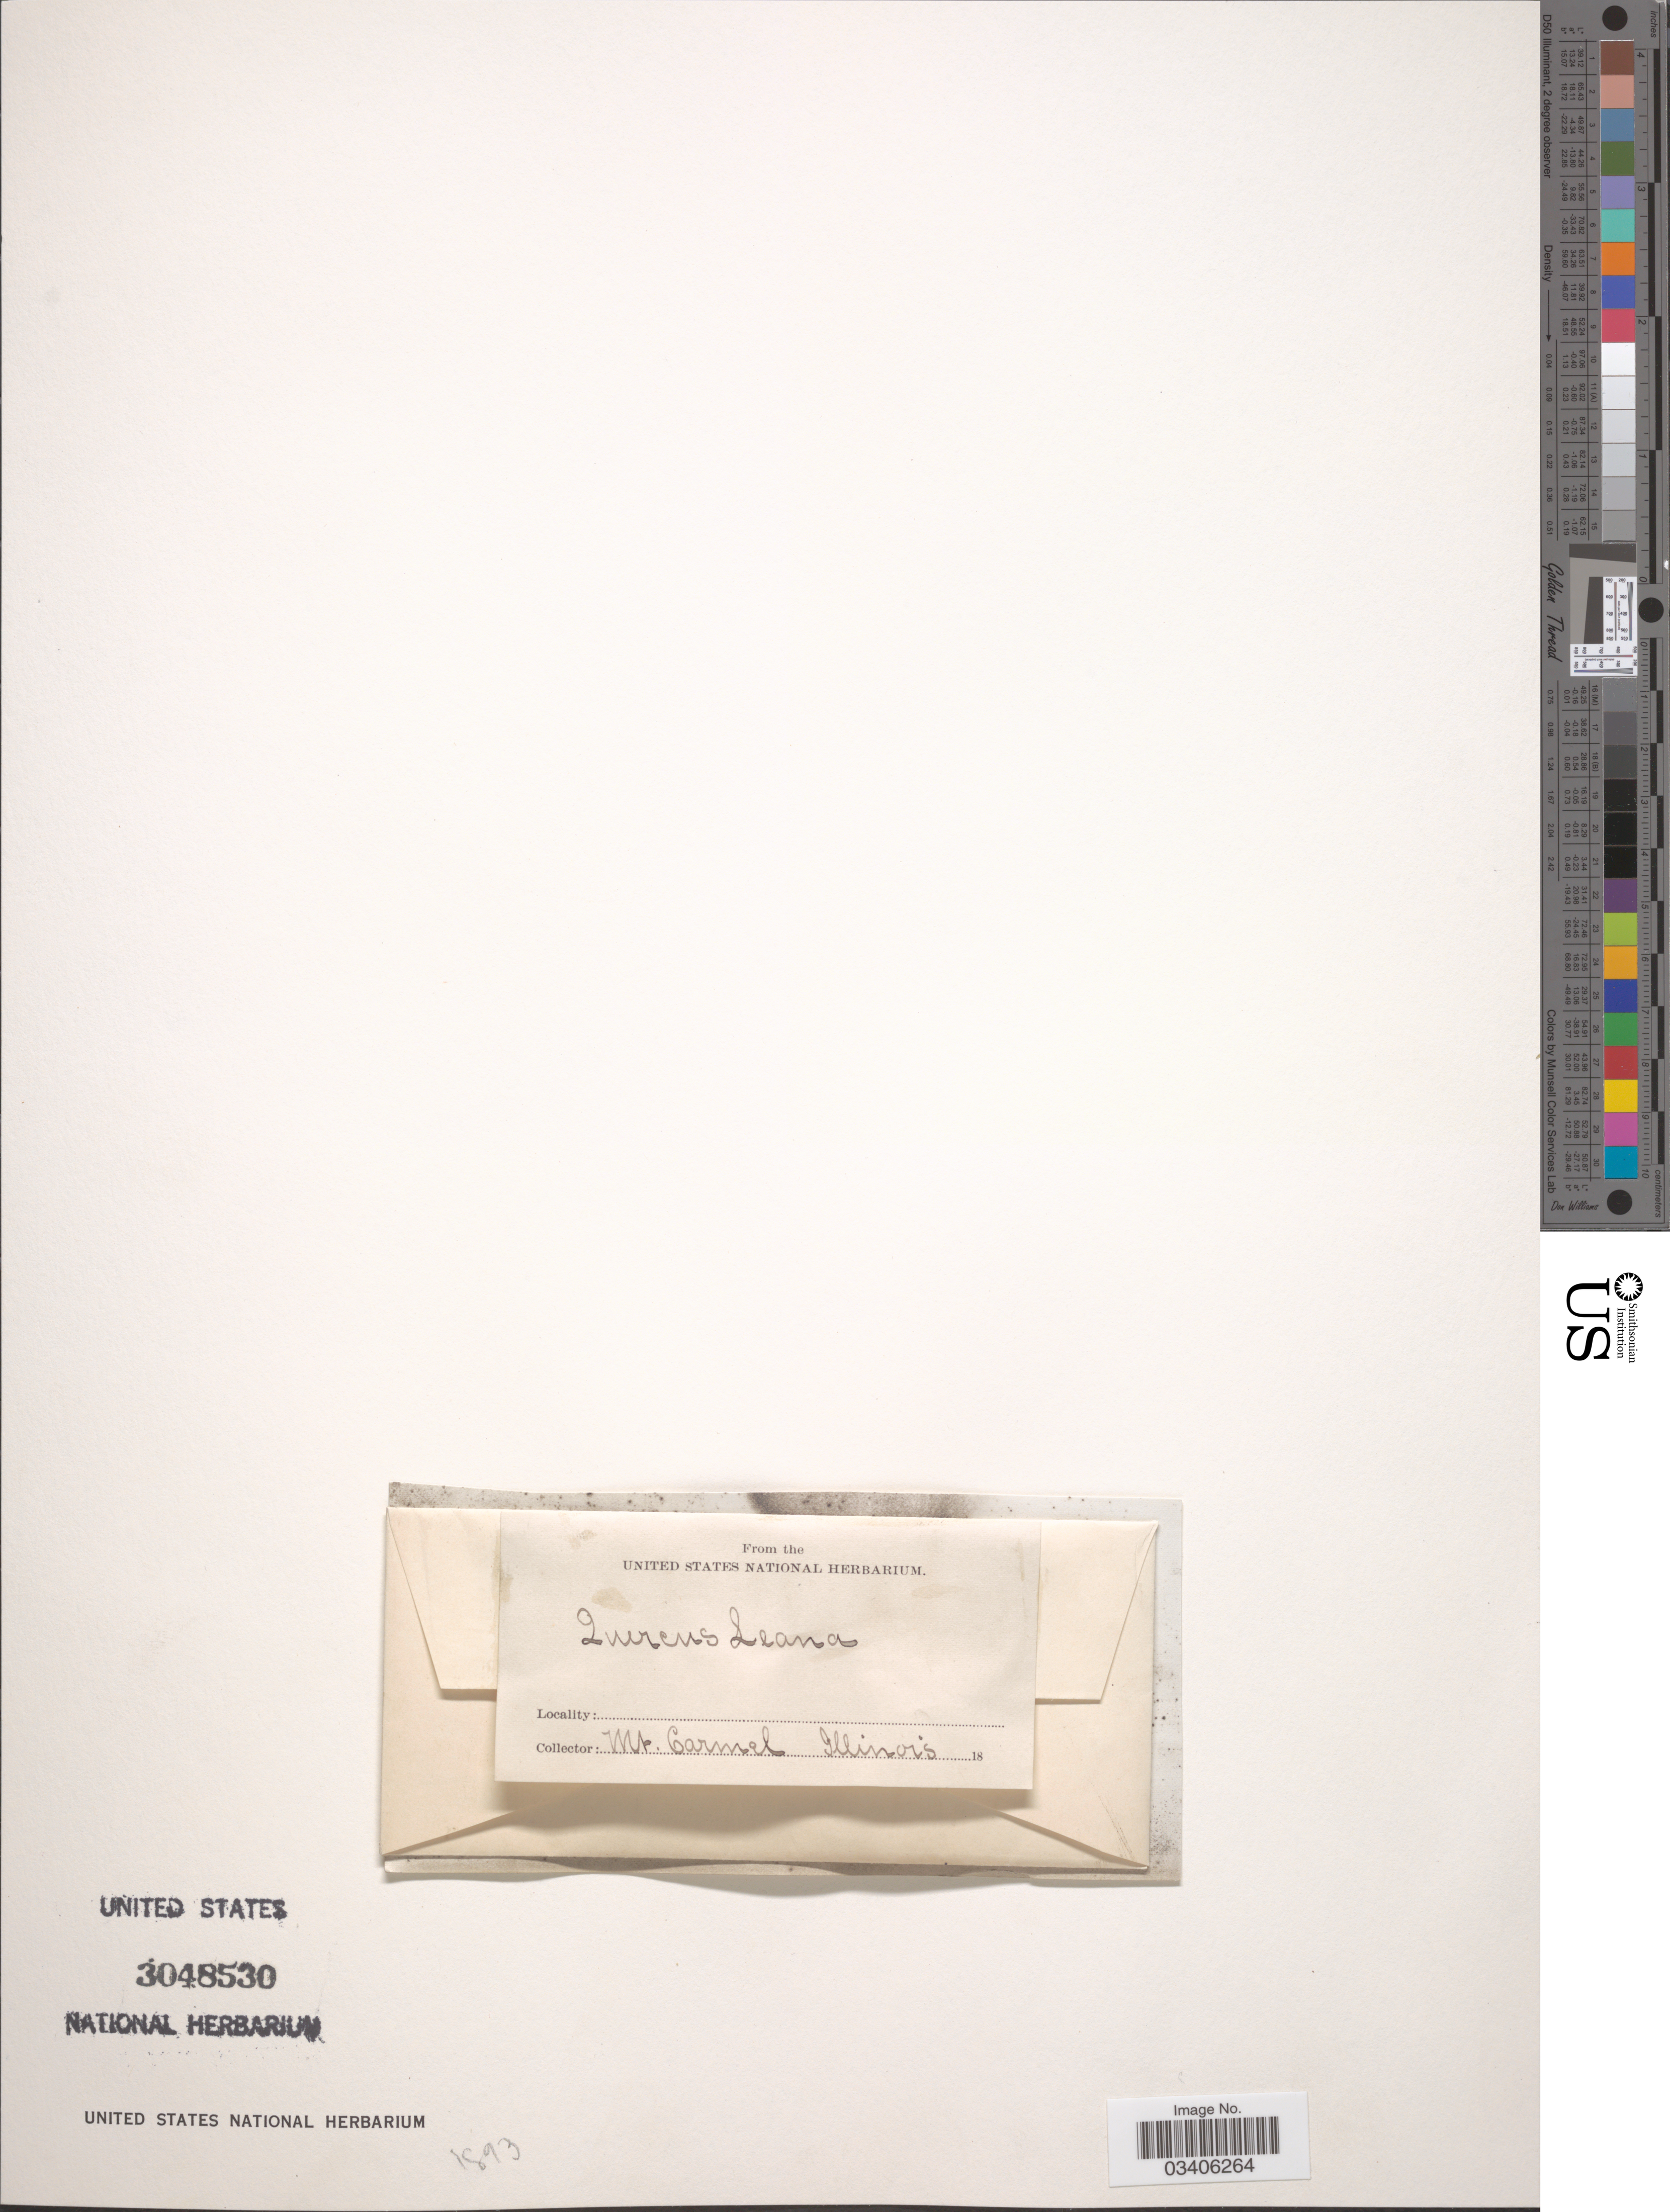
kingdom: Plantae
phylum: Tracheophyta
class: Magnoliopsida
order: Fagales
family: Fagaceae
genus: Quercus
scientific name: Quercus x leana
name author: Nutt.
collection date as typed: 18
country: United States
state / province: Illinois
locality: Mt. Carmel.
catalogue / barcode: US 3048530